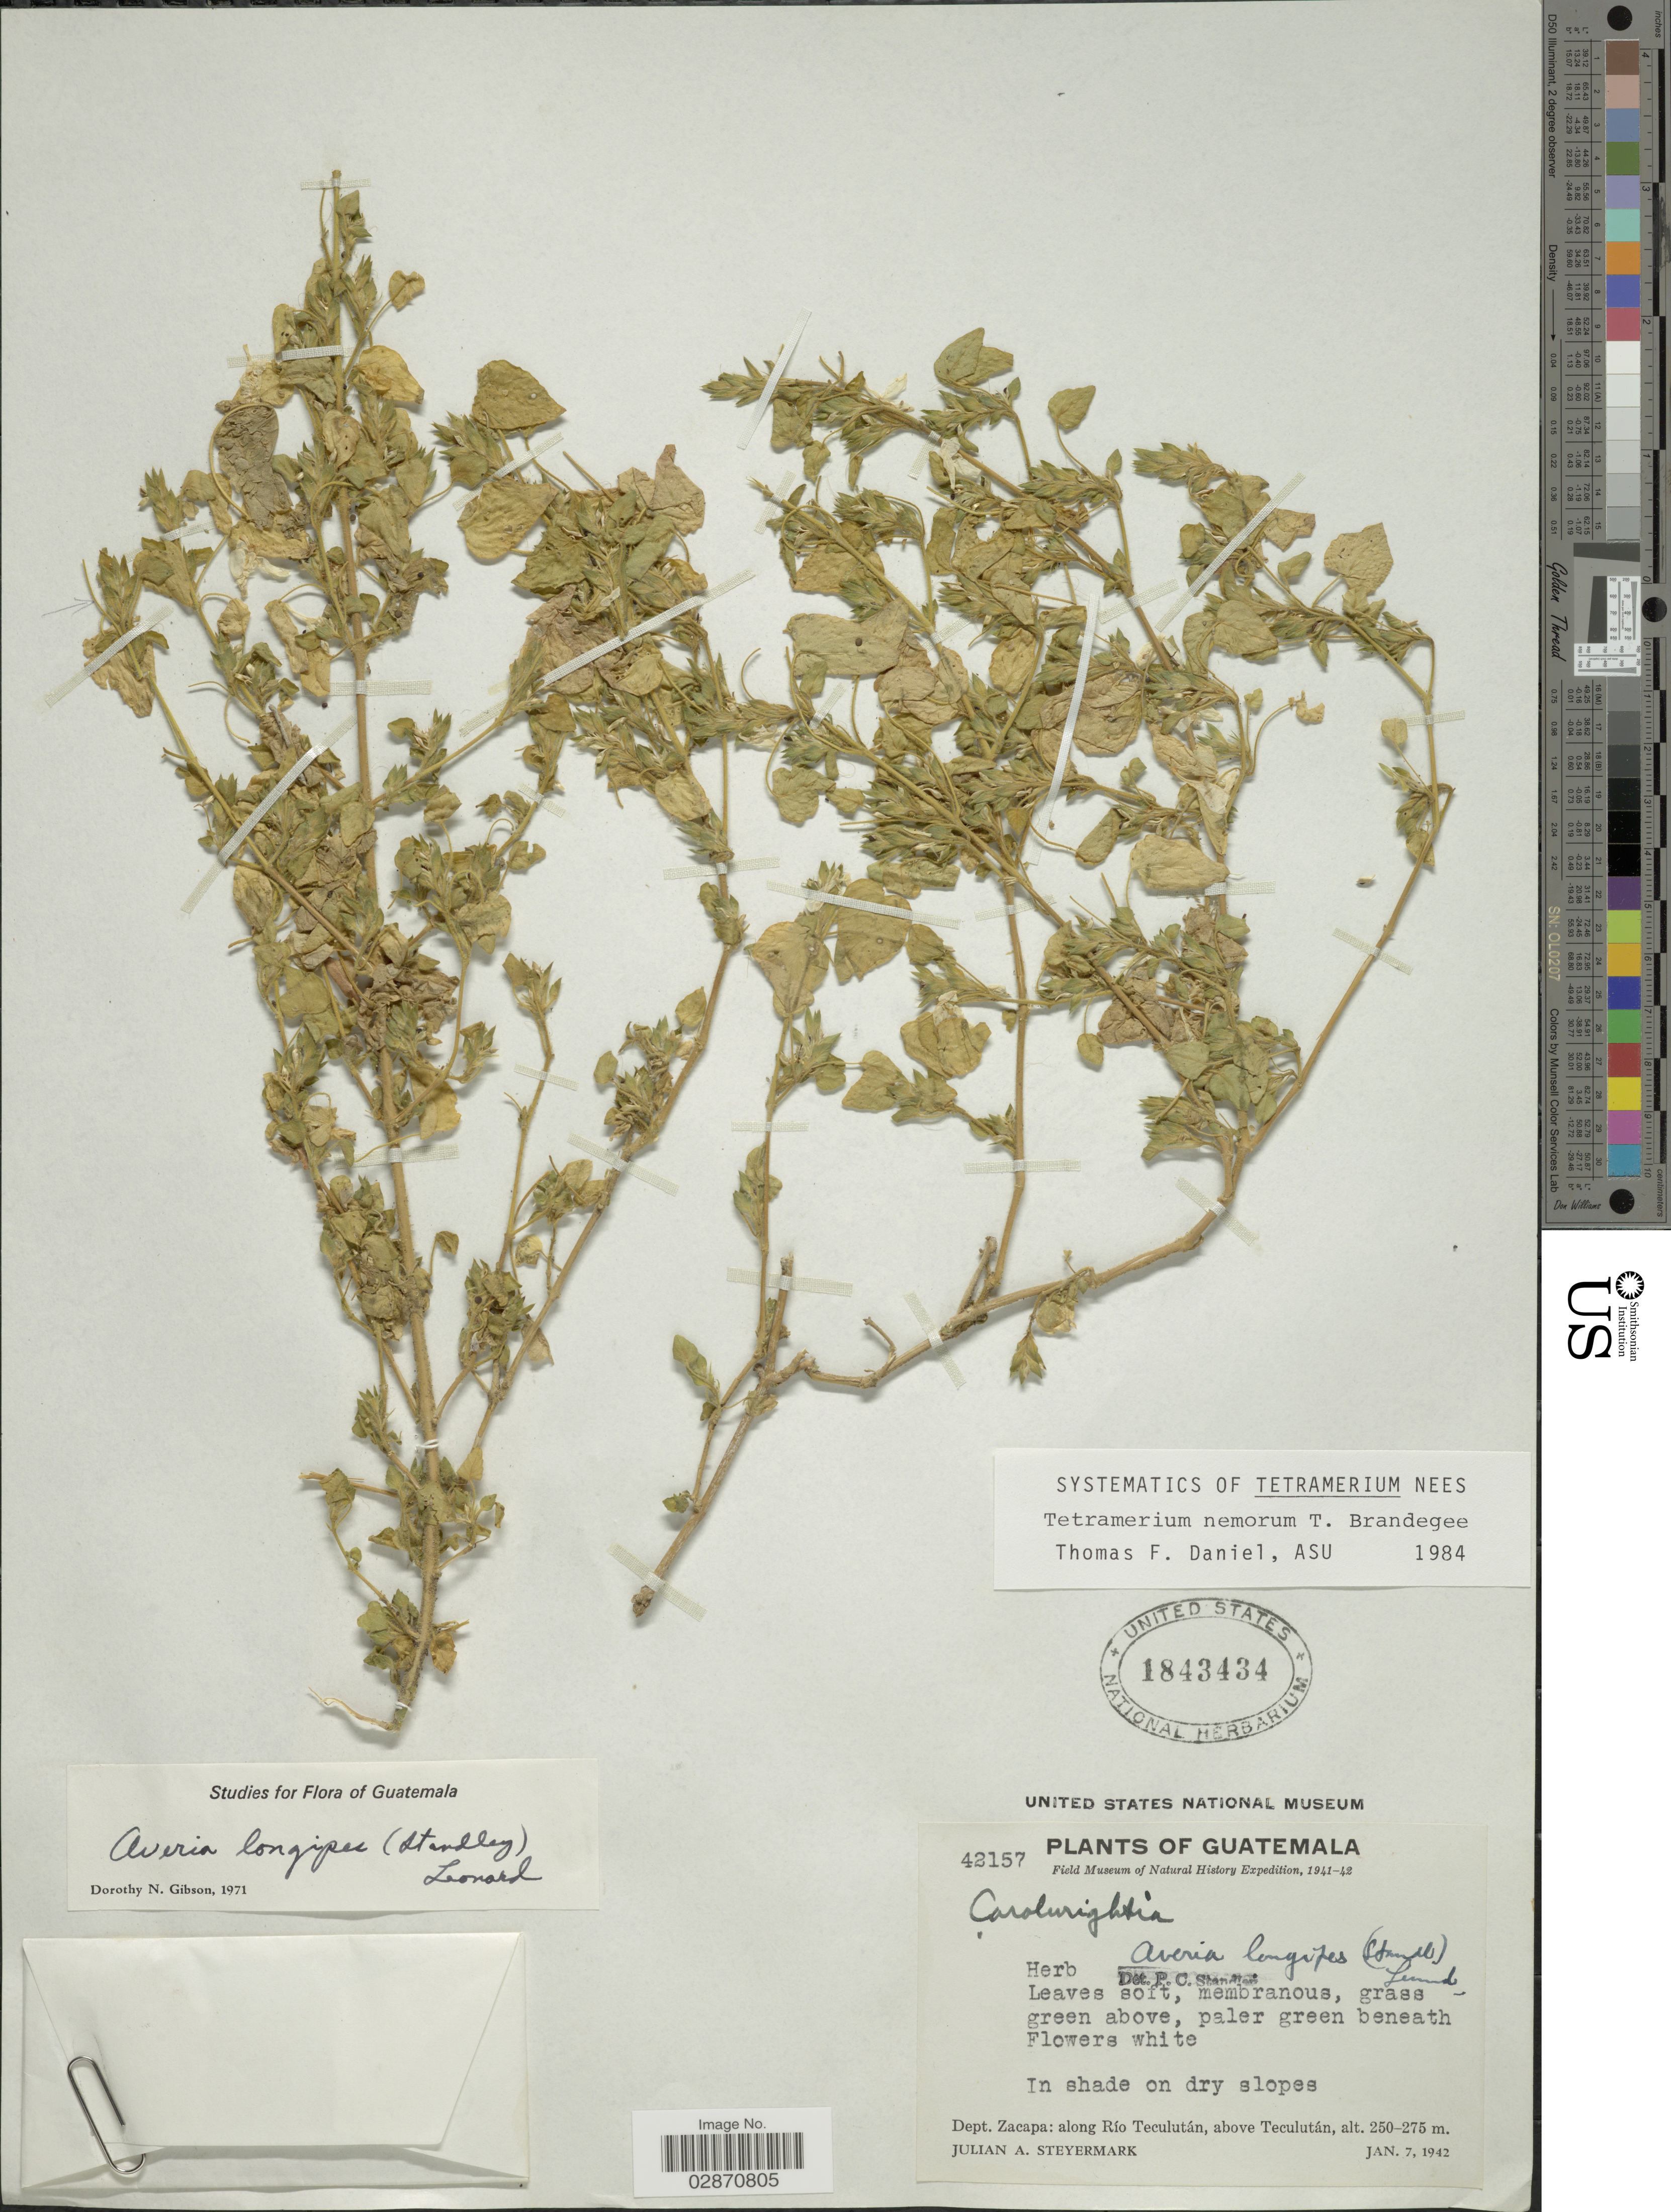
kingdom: Plantae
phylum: Tracheophyta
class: Magnoliopsida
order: Lamiales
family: Acanthaceae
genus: Tetramerium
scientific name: Tetramerium nemorum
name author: Brandegee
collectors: J. Steyermark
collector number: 42157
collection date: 1942-01-07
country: Guatemala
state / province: Zacapa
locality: Dept. Zacapa: along Río Teculután, above Teculután.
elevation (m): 250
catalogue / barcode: US 1843434